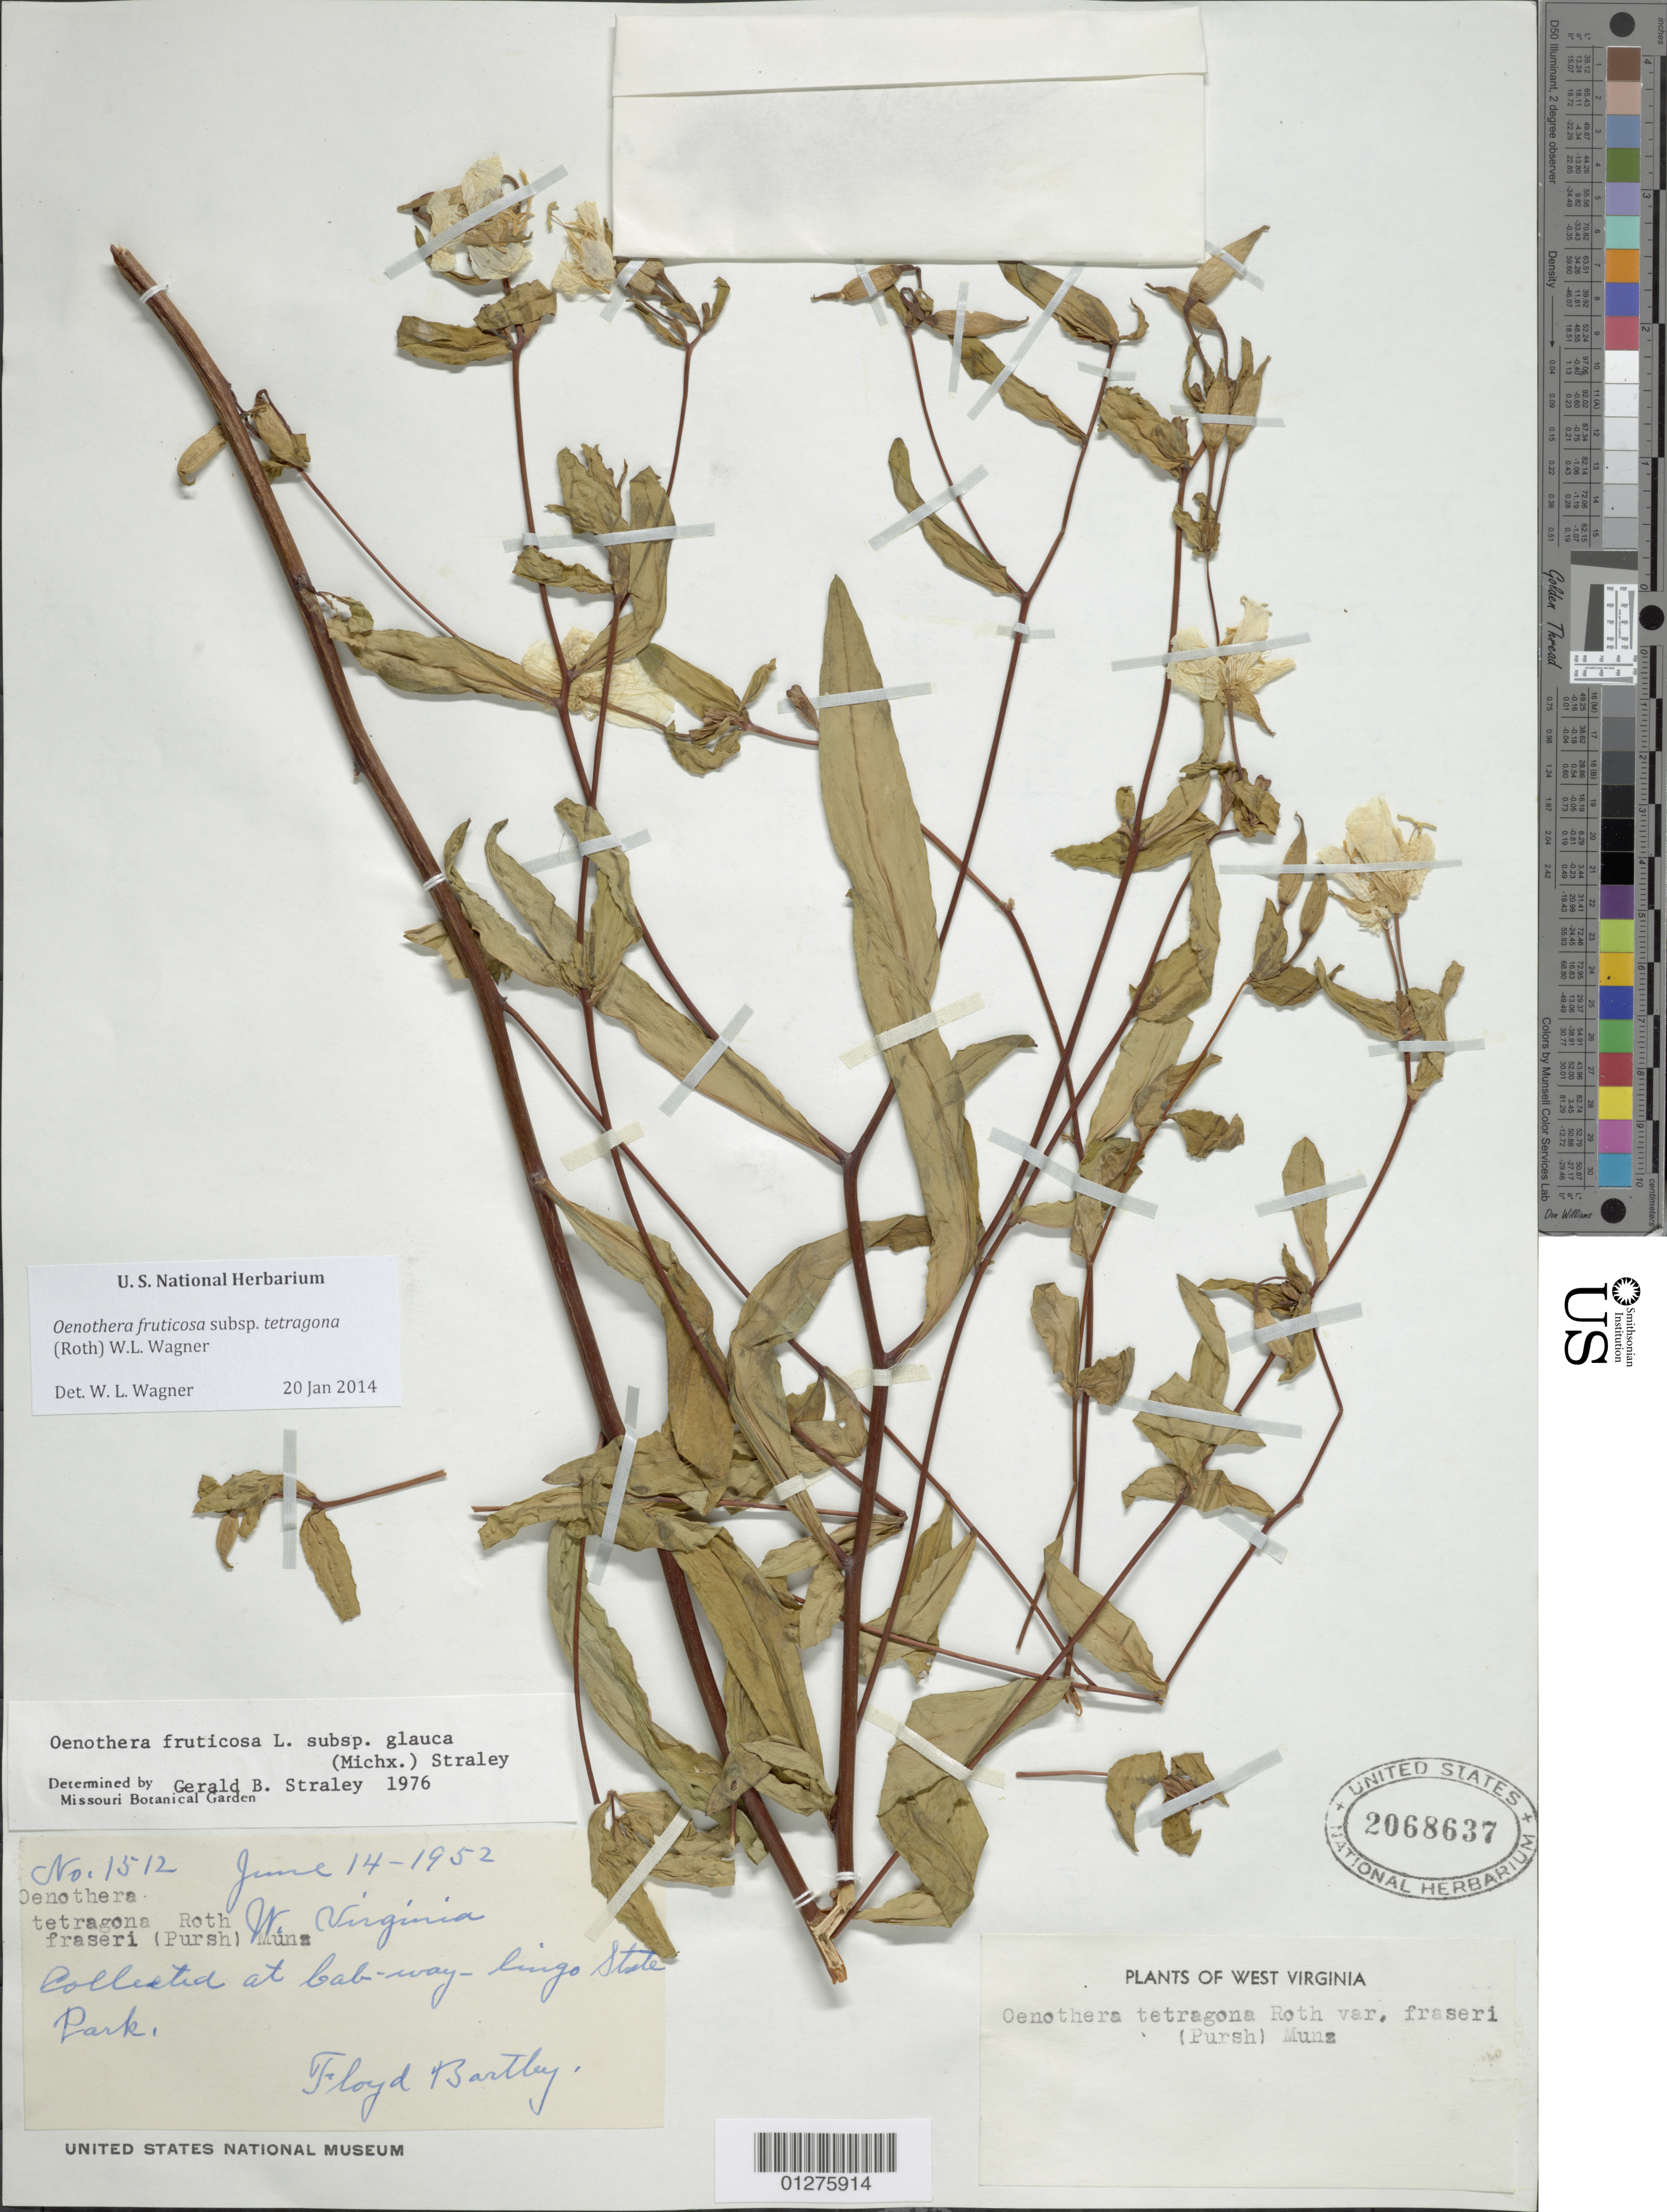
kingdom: Plantae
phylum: Tracheophyta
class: Magnoliopsida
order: Myrtales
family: Onagraceae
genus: Oenothera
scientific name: Oenothera fruticosa subsp. tetragona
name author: (Roth) W.L. Wagner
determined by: Wagner, W. L., (BOT), Smithsonian Institution - National Museum of Natural History (UNITED STATES)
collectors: F. Bartley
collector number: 1512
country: United States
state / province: West Virginia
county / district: Wayne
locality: Cabwaylingo State Park.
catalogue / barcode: US 2068637